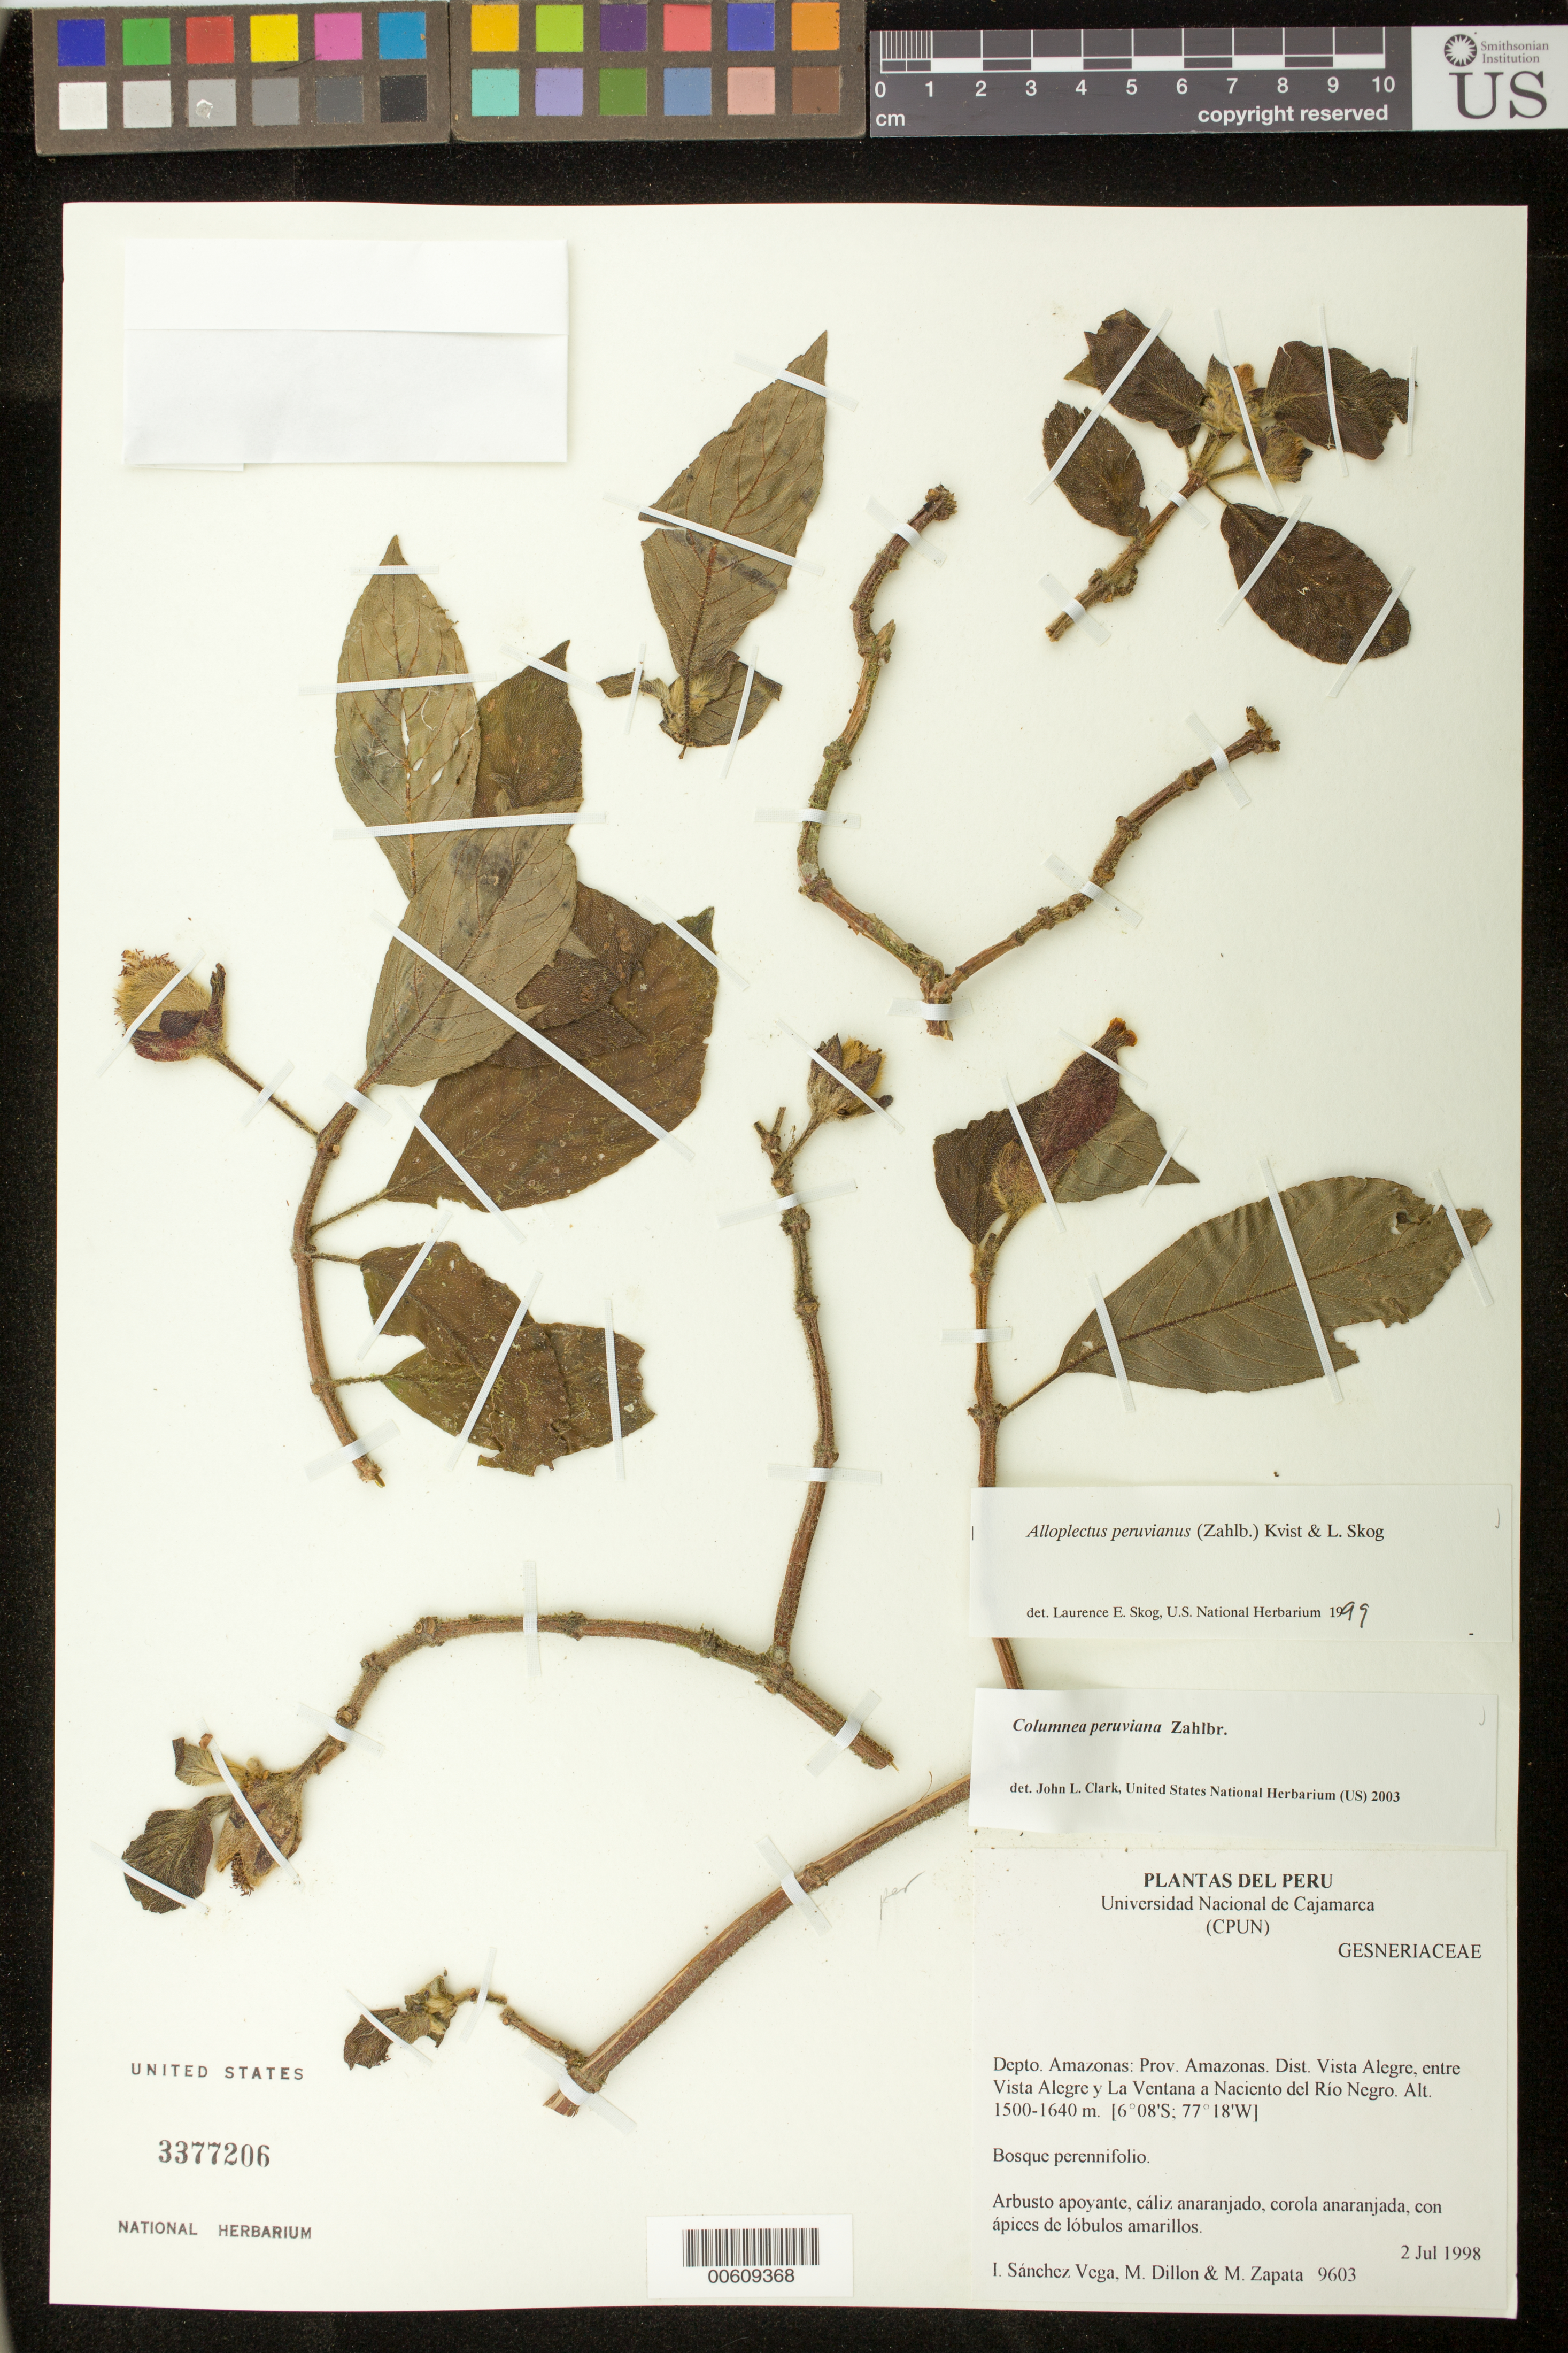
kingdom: Plantae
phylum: Tracheophyta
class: Magnoliopsida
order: Lamiales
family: Gesneriaceae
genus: Columnea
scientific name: Columnea peruviana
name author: Zahlbr.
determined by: Clark, J. L., (SEL), The Marie Selby Botanical Garden (UNITED STATES)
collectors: I. M. Sánchez Vega, M. O. Dillon & M. Zapata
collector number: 9603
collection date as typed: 02 Jul 1998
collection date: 1998-07-02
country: Peru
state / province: Amazonas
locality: Prov. Amazonas; Dist. Vista Alegre, entre Vista Alegre y La Ventana a Naciento del Río Negro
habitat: Bosque perennifolio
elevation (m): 1500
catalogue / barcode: US 3377206